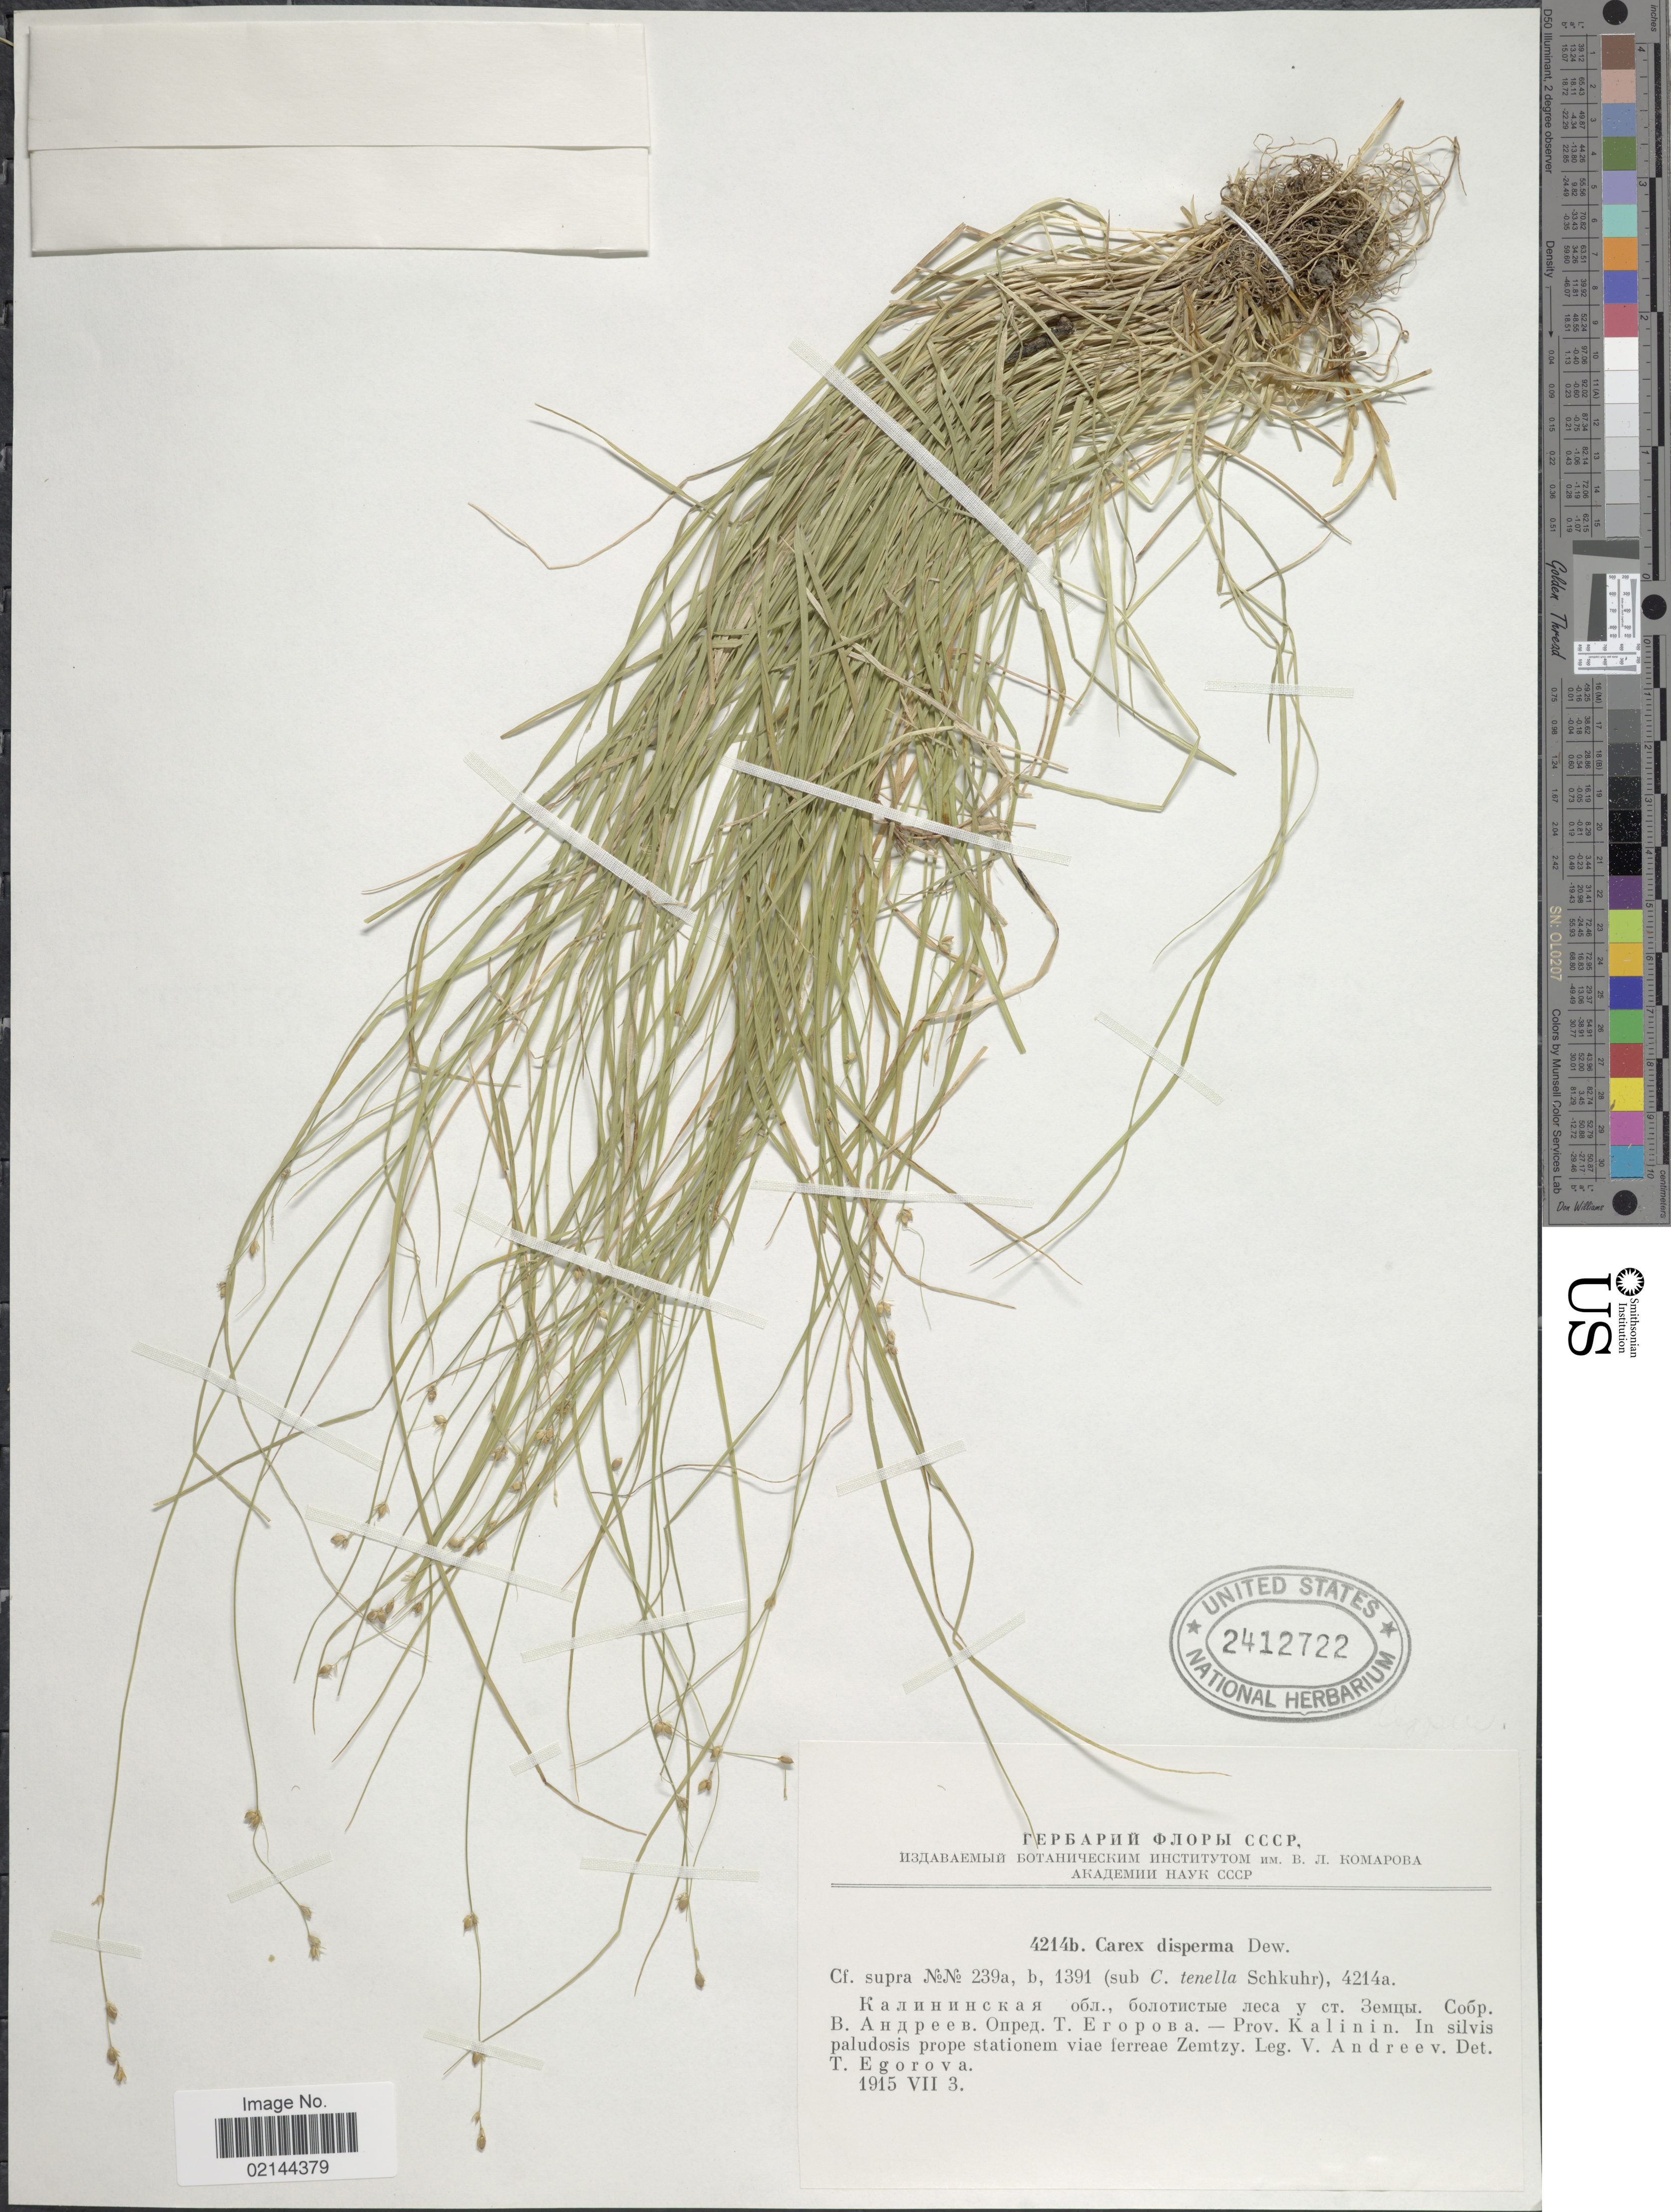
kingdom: Plantae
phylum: Tracheophyta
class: Liliopsida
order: Poales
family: Cyperaceae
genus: Carex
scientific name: Carex disperma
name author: Dewey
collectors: V. Andreev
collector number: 4214b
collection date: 1915-07-03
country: Russian Federation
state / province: Tver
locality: Prov. Kalinin. In silvis paludosis prope stationem viae ferreae Zemtzy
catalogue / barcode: US 2412722